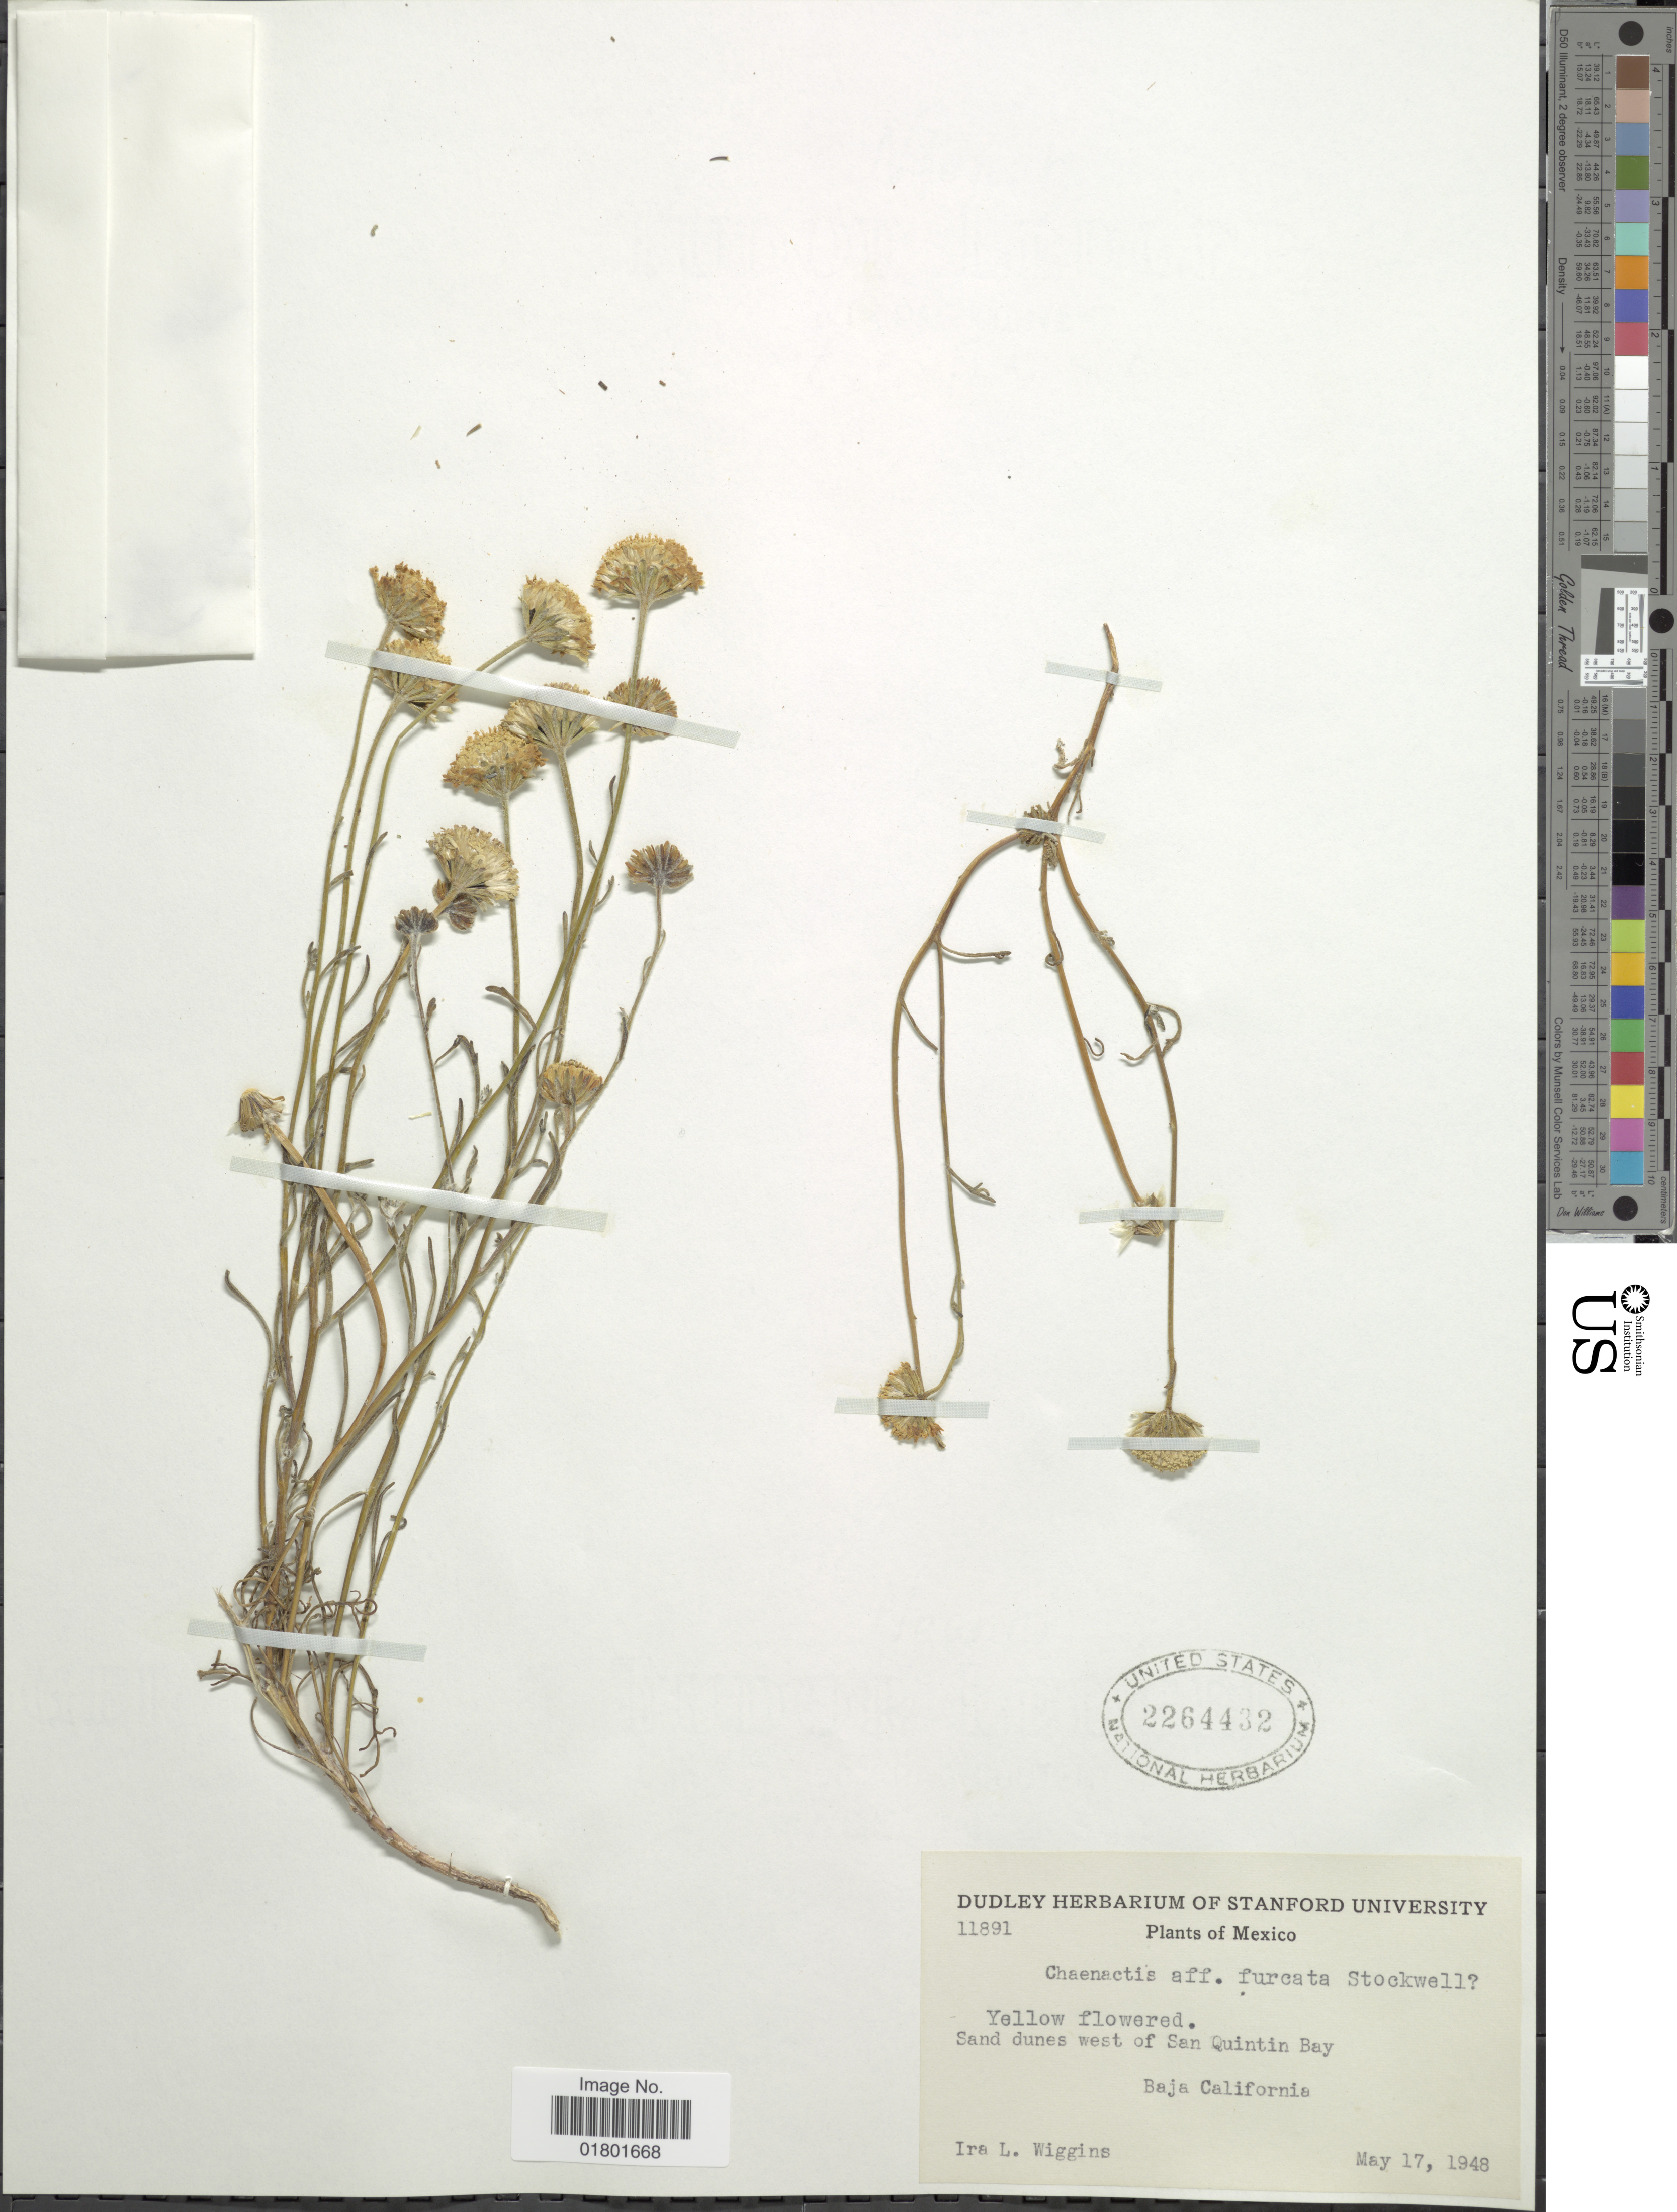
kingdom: Plantae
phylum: Tracheophyta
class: Magnoliopsida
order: Asterales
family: Asteraceae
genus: Chaenactis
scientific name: Chaenactis furcata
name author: Stockw.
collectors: I. L. Wiggins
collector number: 11891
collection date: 1948-05-17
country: Mexico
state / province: Baja California Sur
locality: West of San Quintin Bay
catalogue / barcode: US 2264432